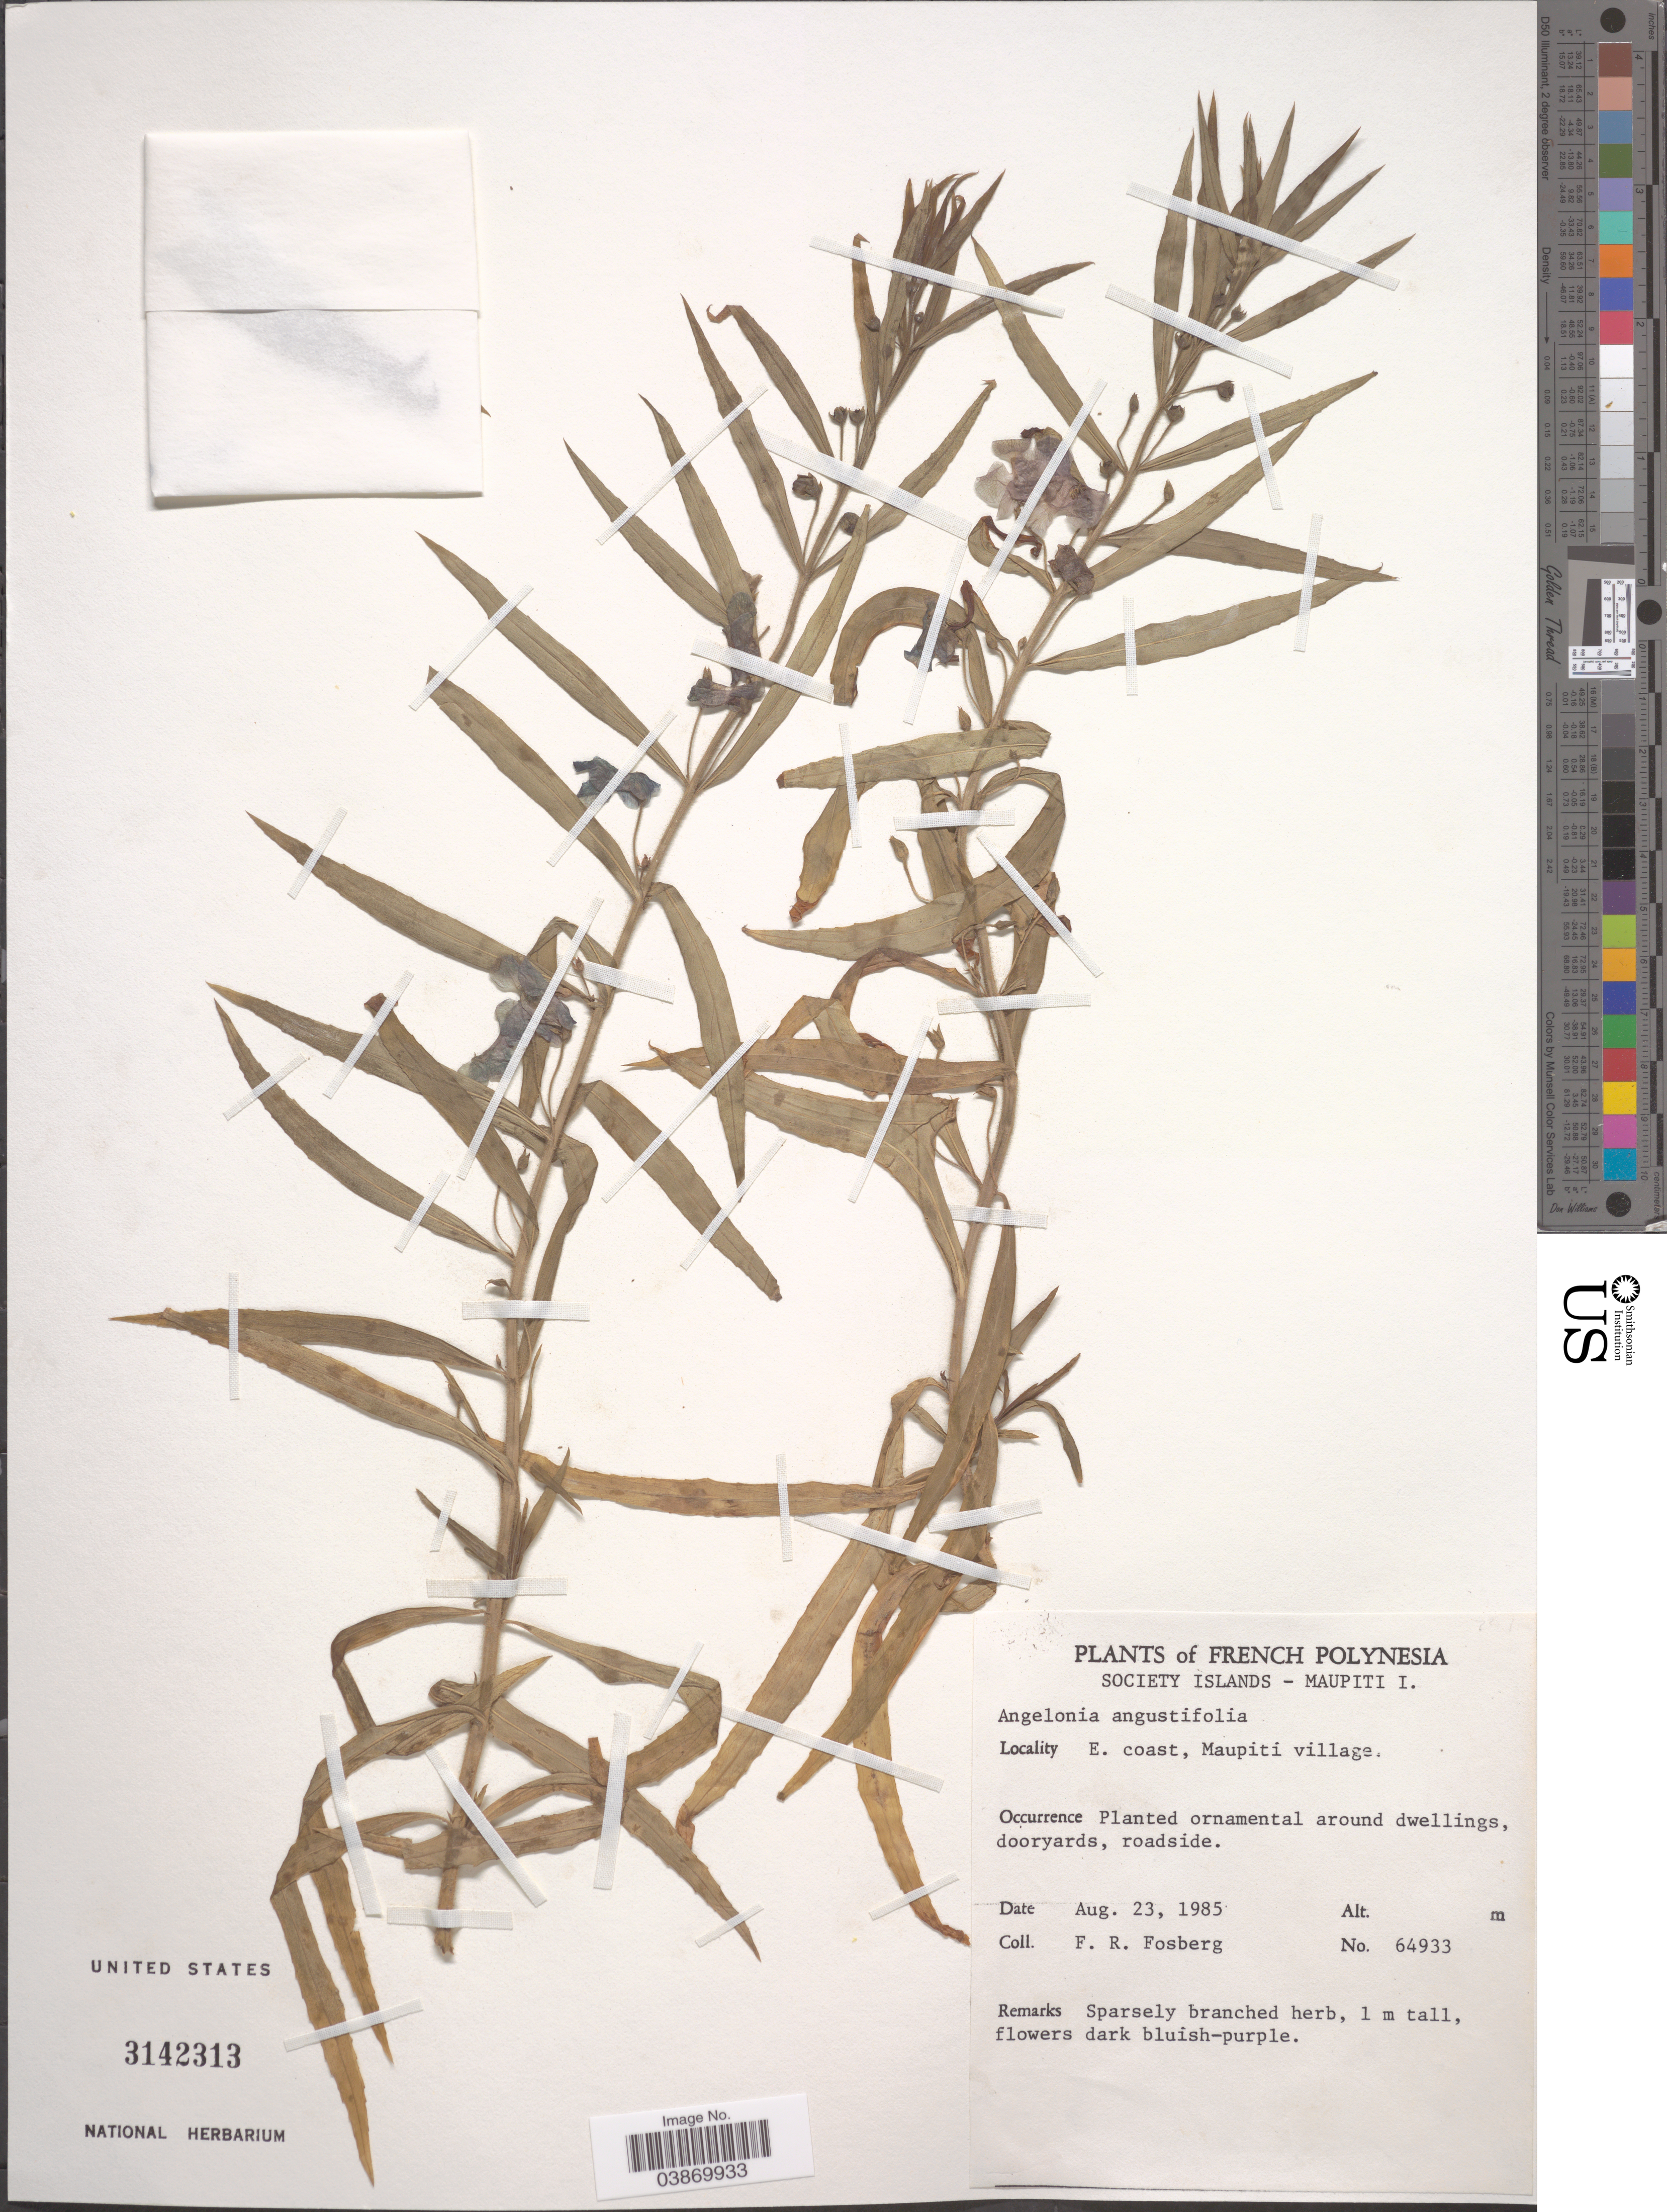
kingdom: Plantae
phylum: Tracheophyta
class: Magnoliopsida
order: Lamiales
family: Plantaginaceae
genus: Angelonia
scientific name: Angelonia angustifolia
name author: Benth.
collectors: F. R. Fosberg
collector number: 64933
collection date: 1985-08-23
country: French Polynesia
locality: Society Islands - Maupiti I. E. coast, Maupiti village.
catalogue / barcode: US 3142313